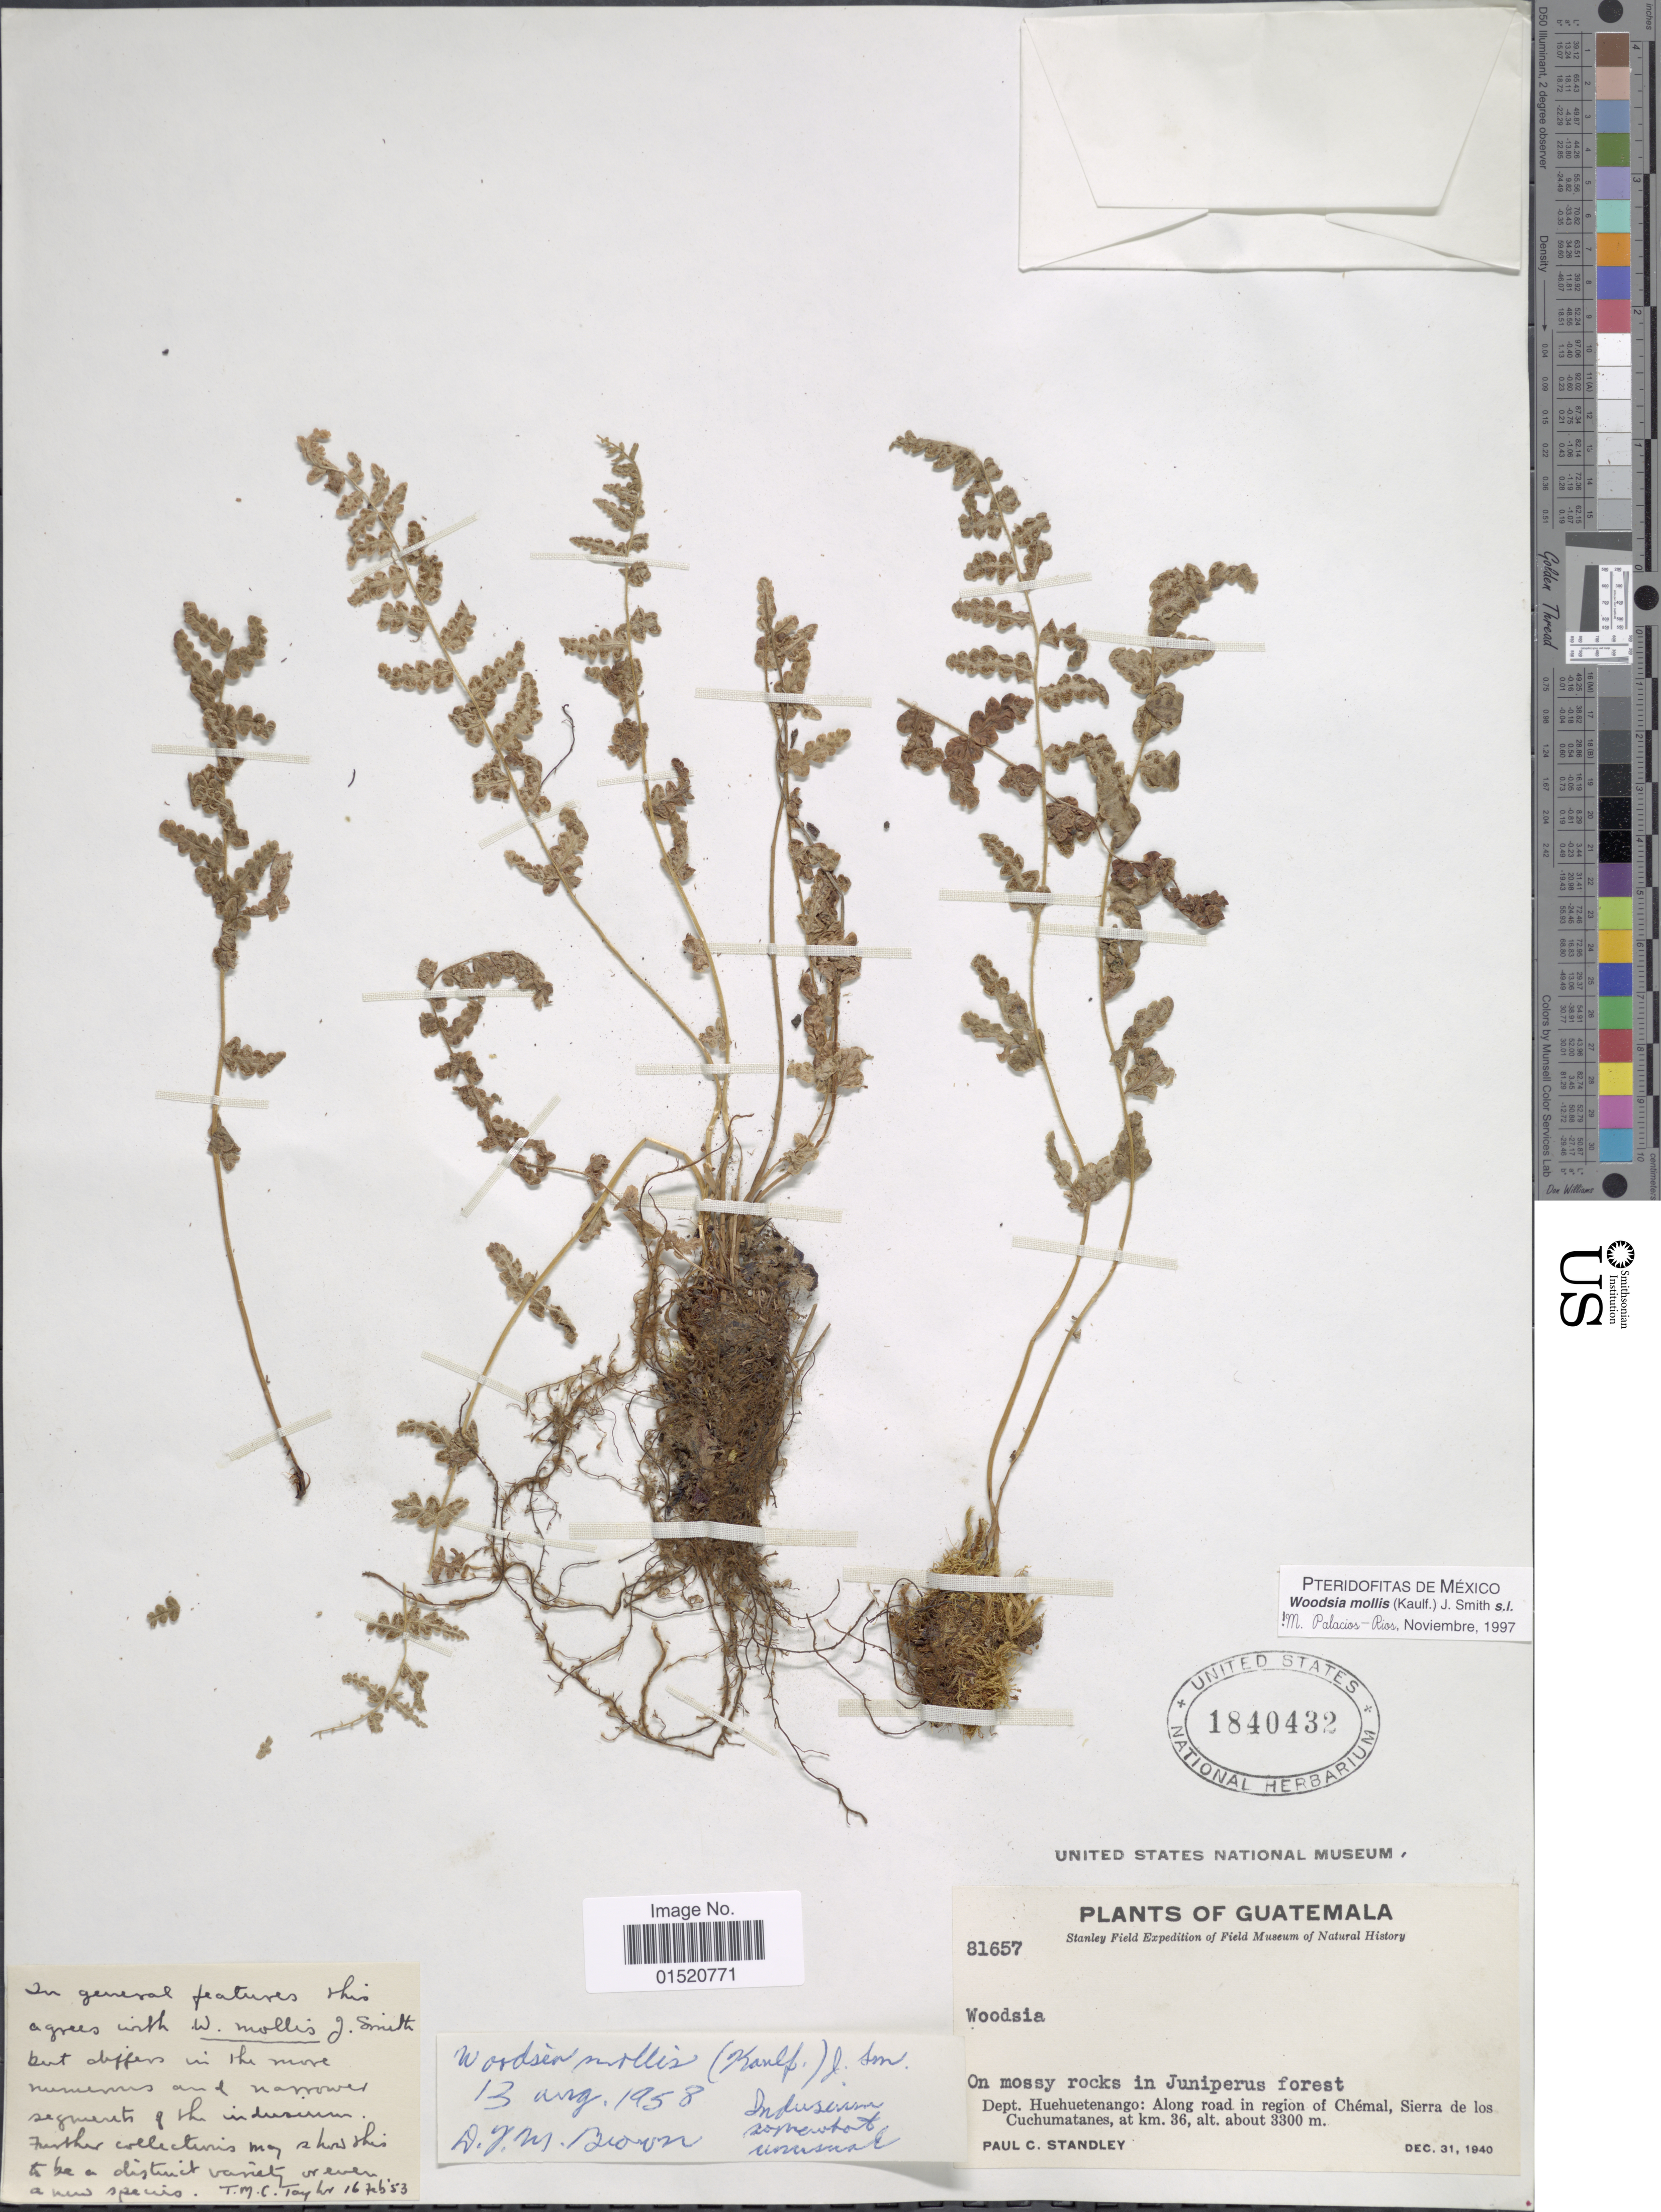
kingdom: Plantae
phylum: Tracheophyta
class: Polypodiopsida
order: Polypodiales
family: Woodsiaceae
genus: Woodsia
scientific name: Woodsia mollis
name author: (Kaulf.) J. Sm.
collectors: P. C. Standley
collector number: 81657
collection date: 1940-12-31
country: Guatemala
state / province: Huehuetenango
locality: Dept. Huehuetenango: Along road in region of Chémal, Sierra de los Cuchumatanes, at km. 36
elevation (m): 3300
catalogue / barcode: US 1840432